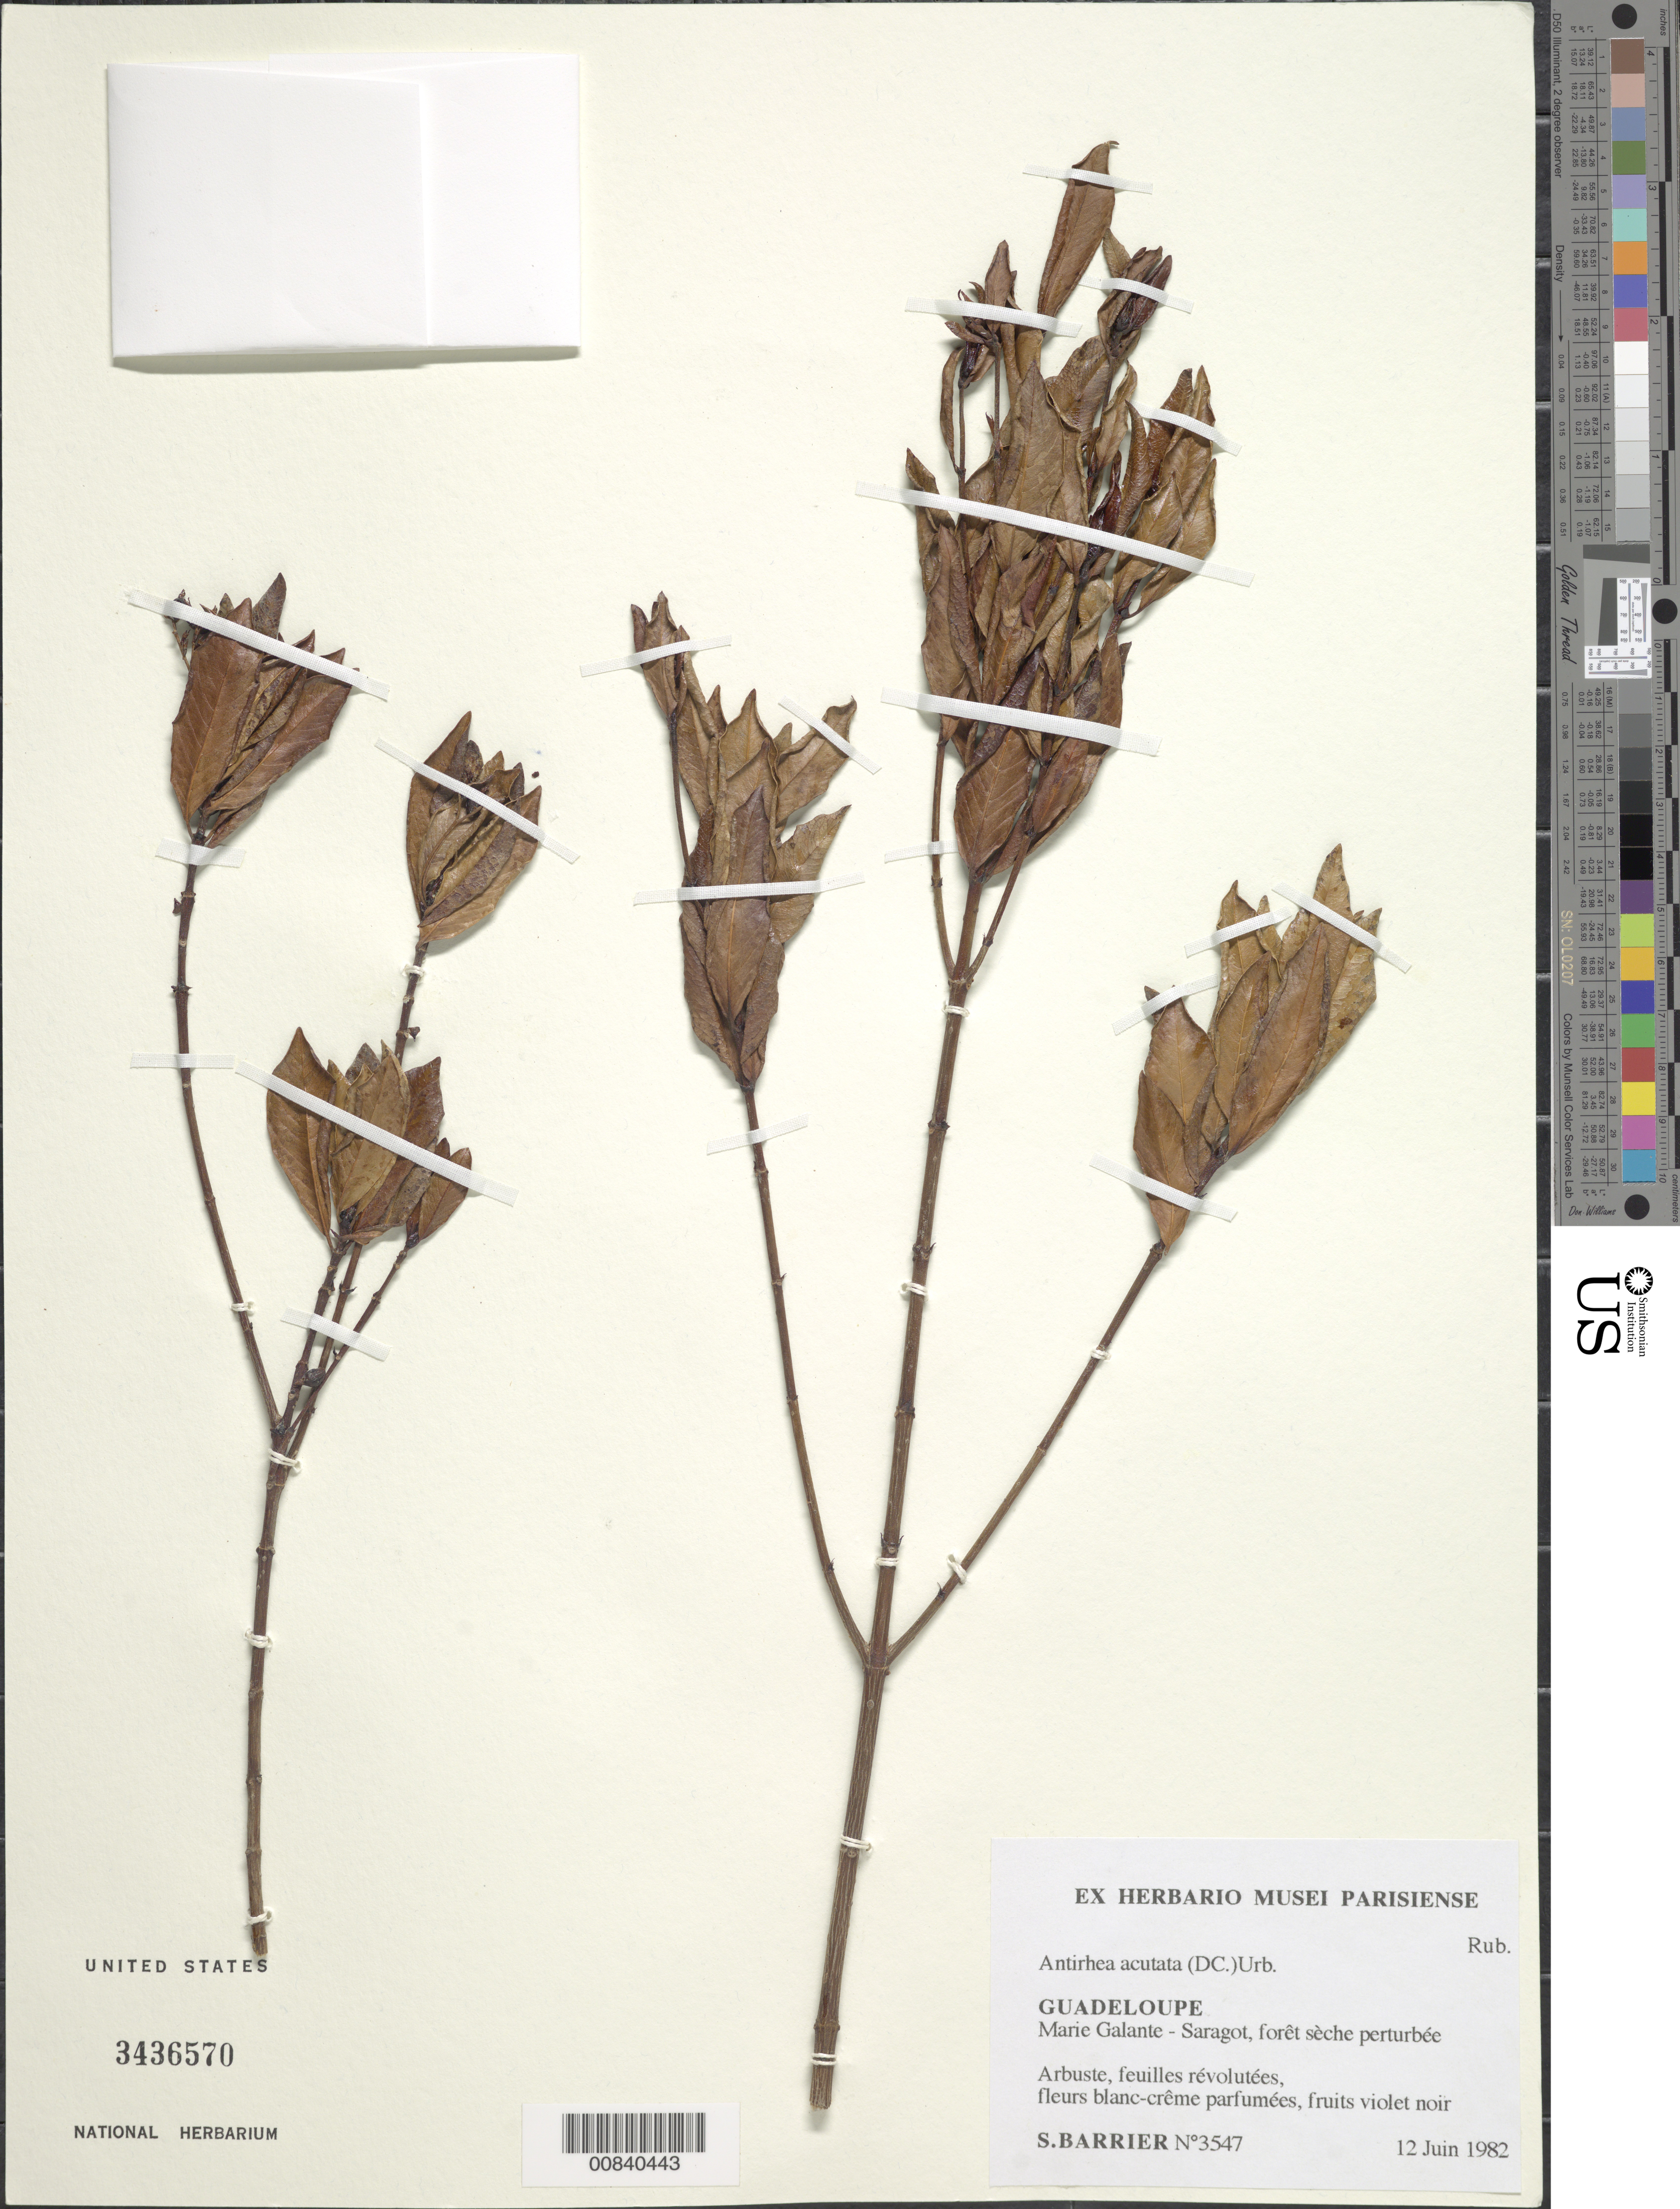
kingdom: Plantae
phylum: Tracheophyta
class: Magnoliopsida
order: Gentianales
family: Rubiaceae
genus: Stenostomum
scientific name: Stenostomum acutatum var. acutatum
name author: DC.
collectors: S. Barrier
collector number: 3547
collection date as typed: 12 Jun 1982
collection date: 1982-06-12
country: Guadeloupe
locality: Marie Galante - Saragot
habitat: Forêt sèche perturbée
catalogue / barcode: US 3436570